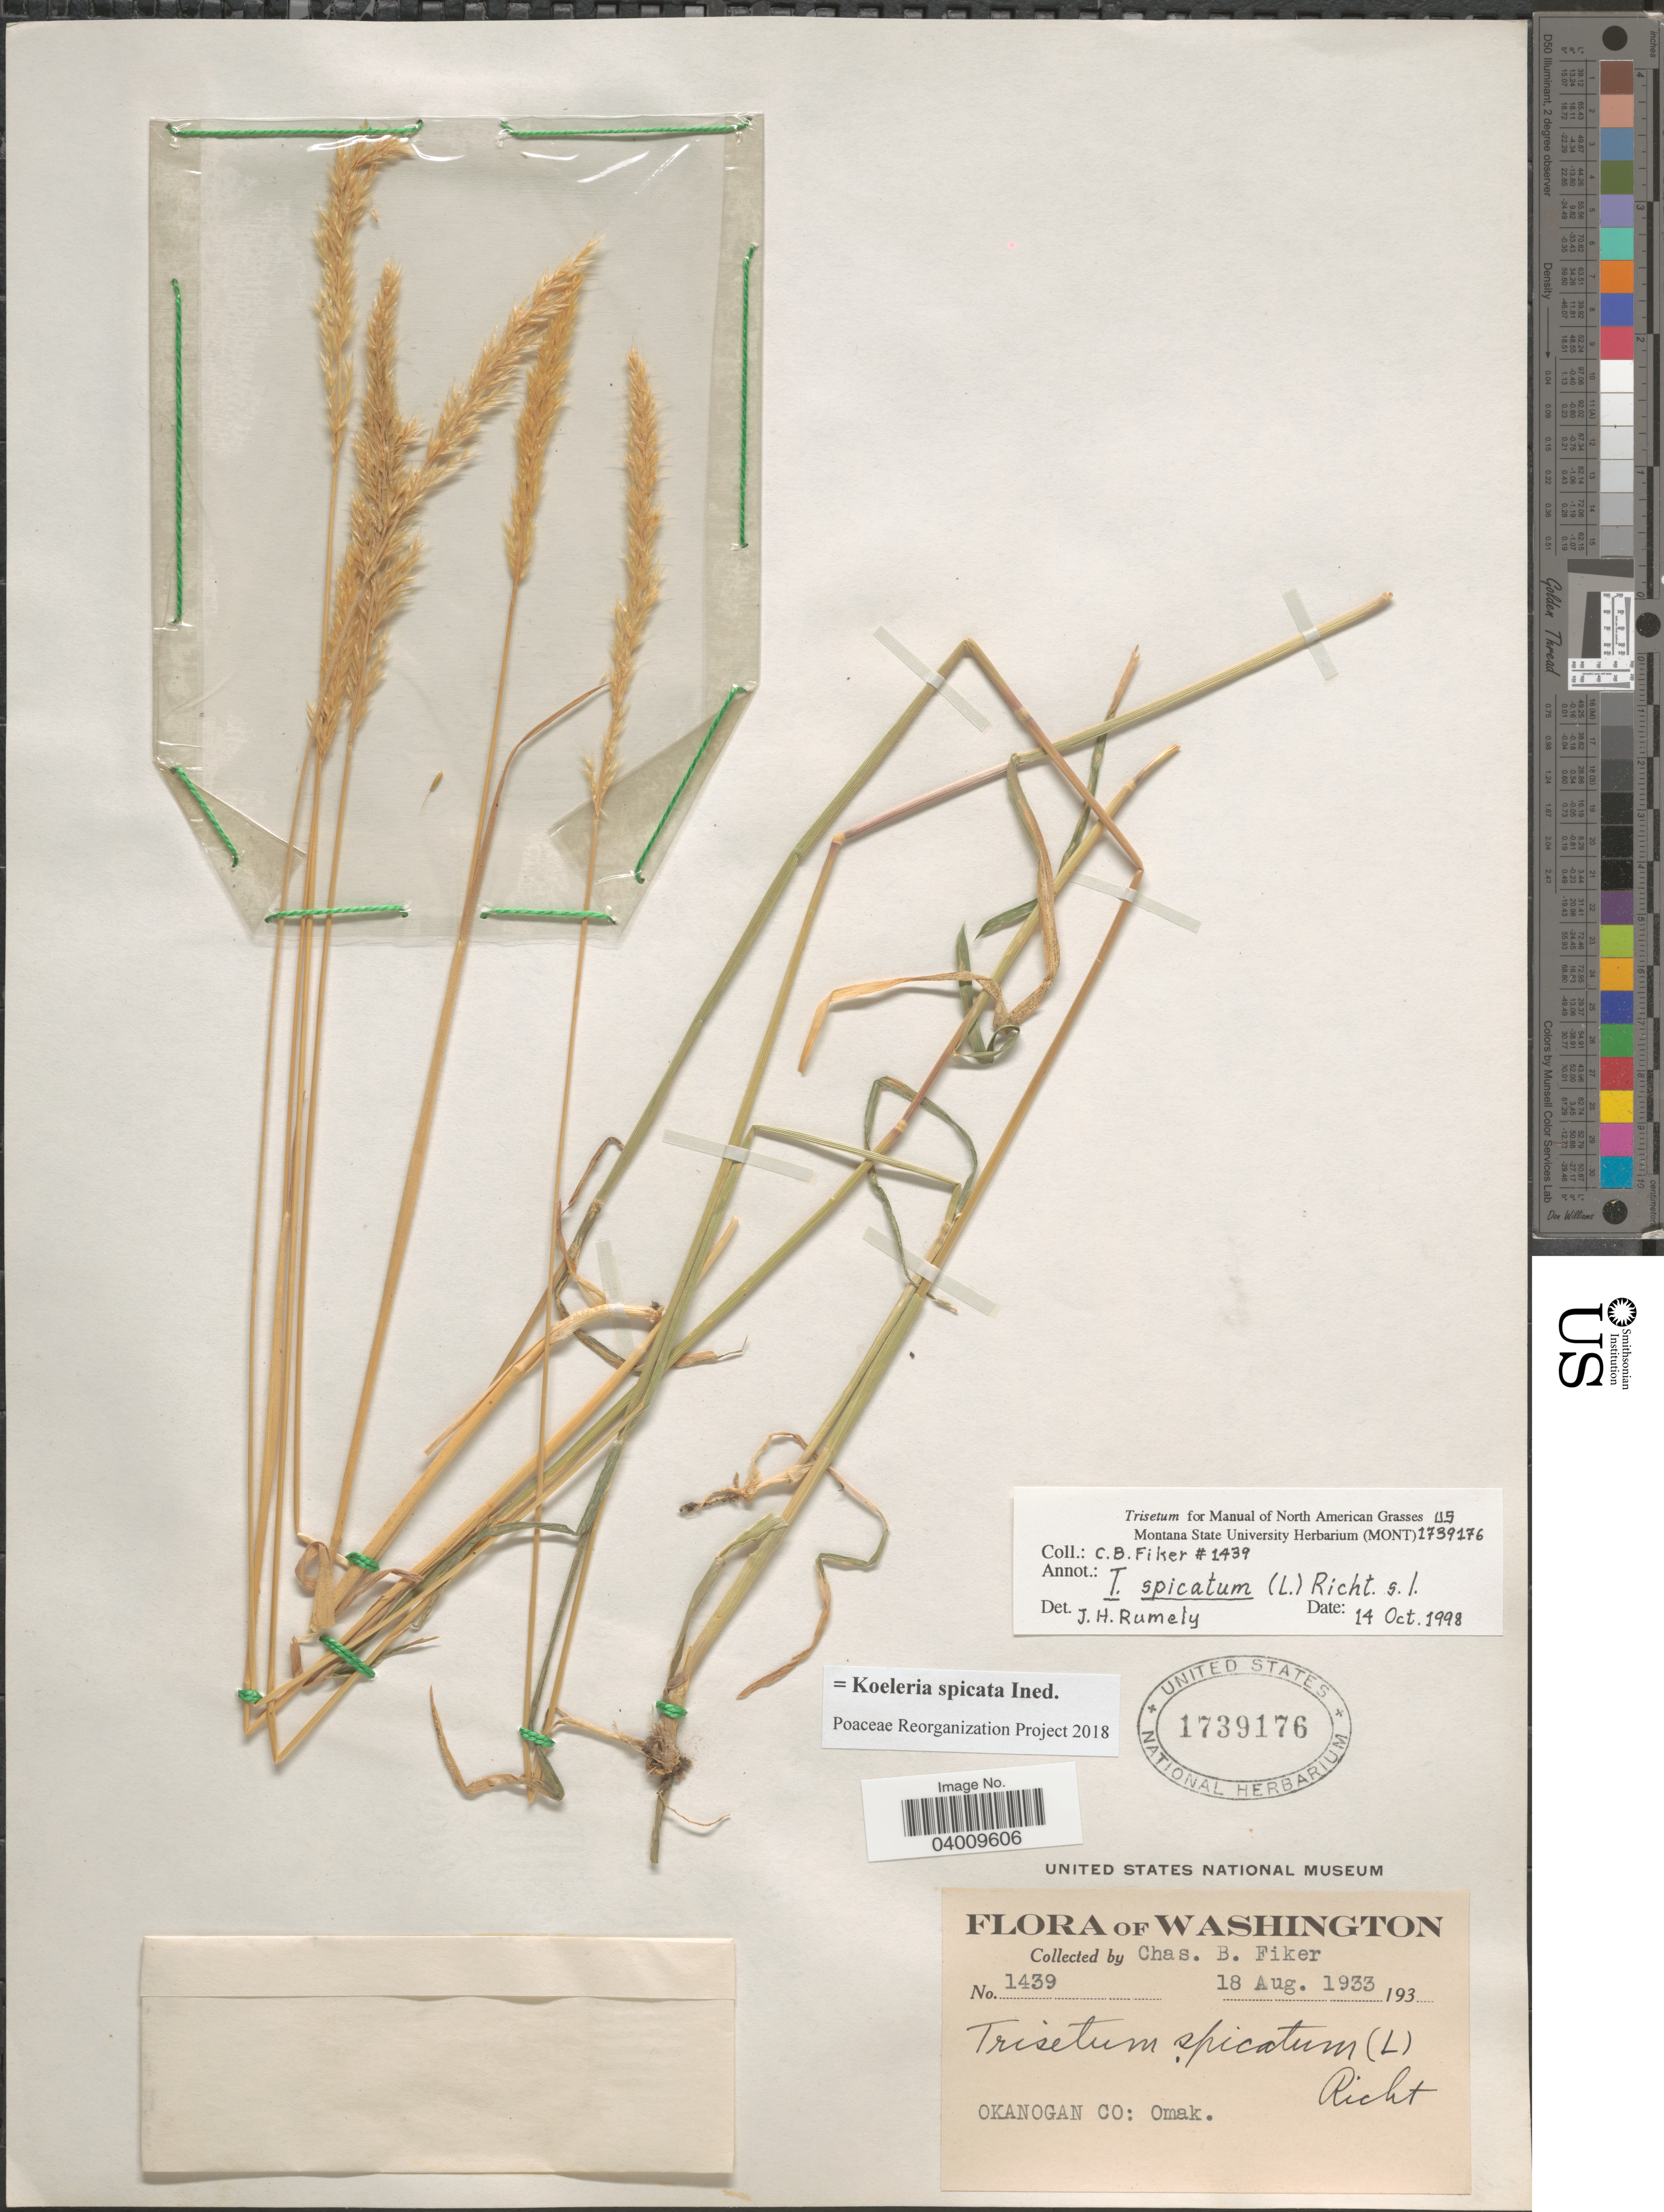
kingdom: Plantae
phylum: Tracheophyta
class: Liliopsida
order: Poales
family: Poaceae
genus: Koeleria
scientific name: Koeleria spicata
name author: (L.) Barberá et al.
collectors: C. Fiker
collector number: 1439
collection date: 1933-08-18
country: United States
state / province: Washington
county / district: Okanogan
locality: Okanogan Co: Omak.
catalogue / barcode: US 1739176